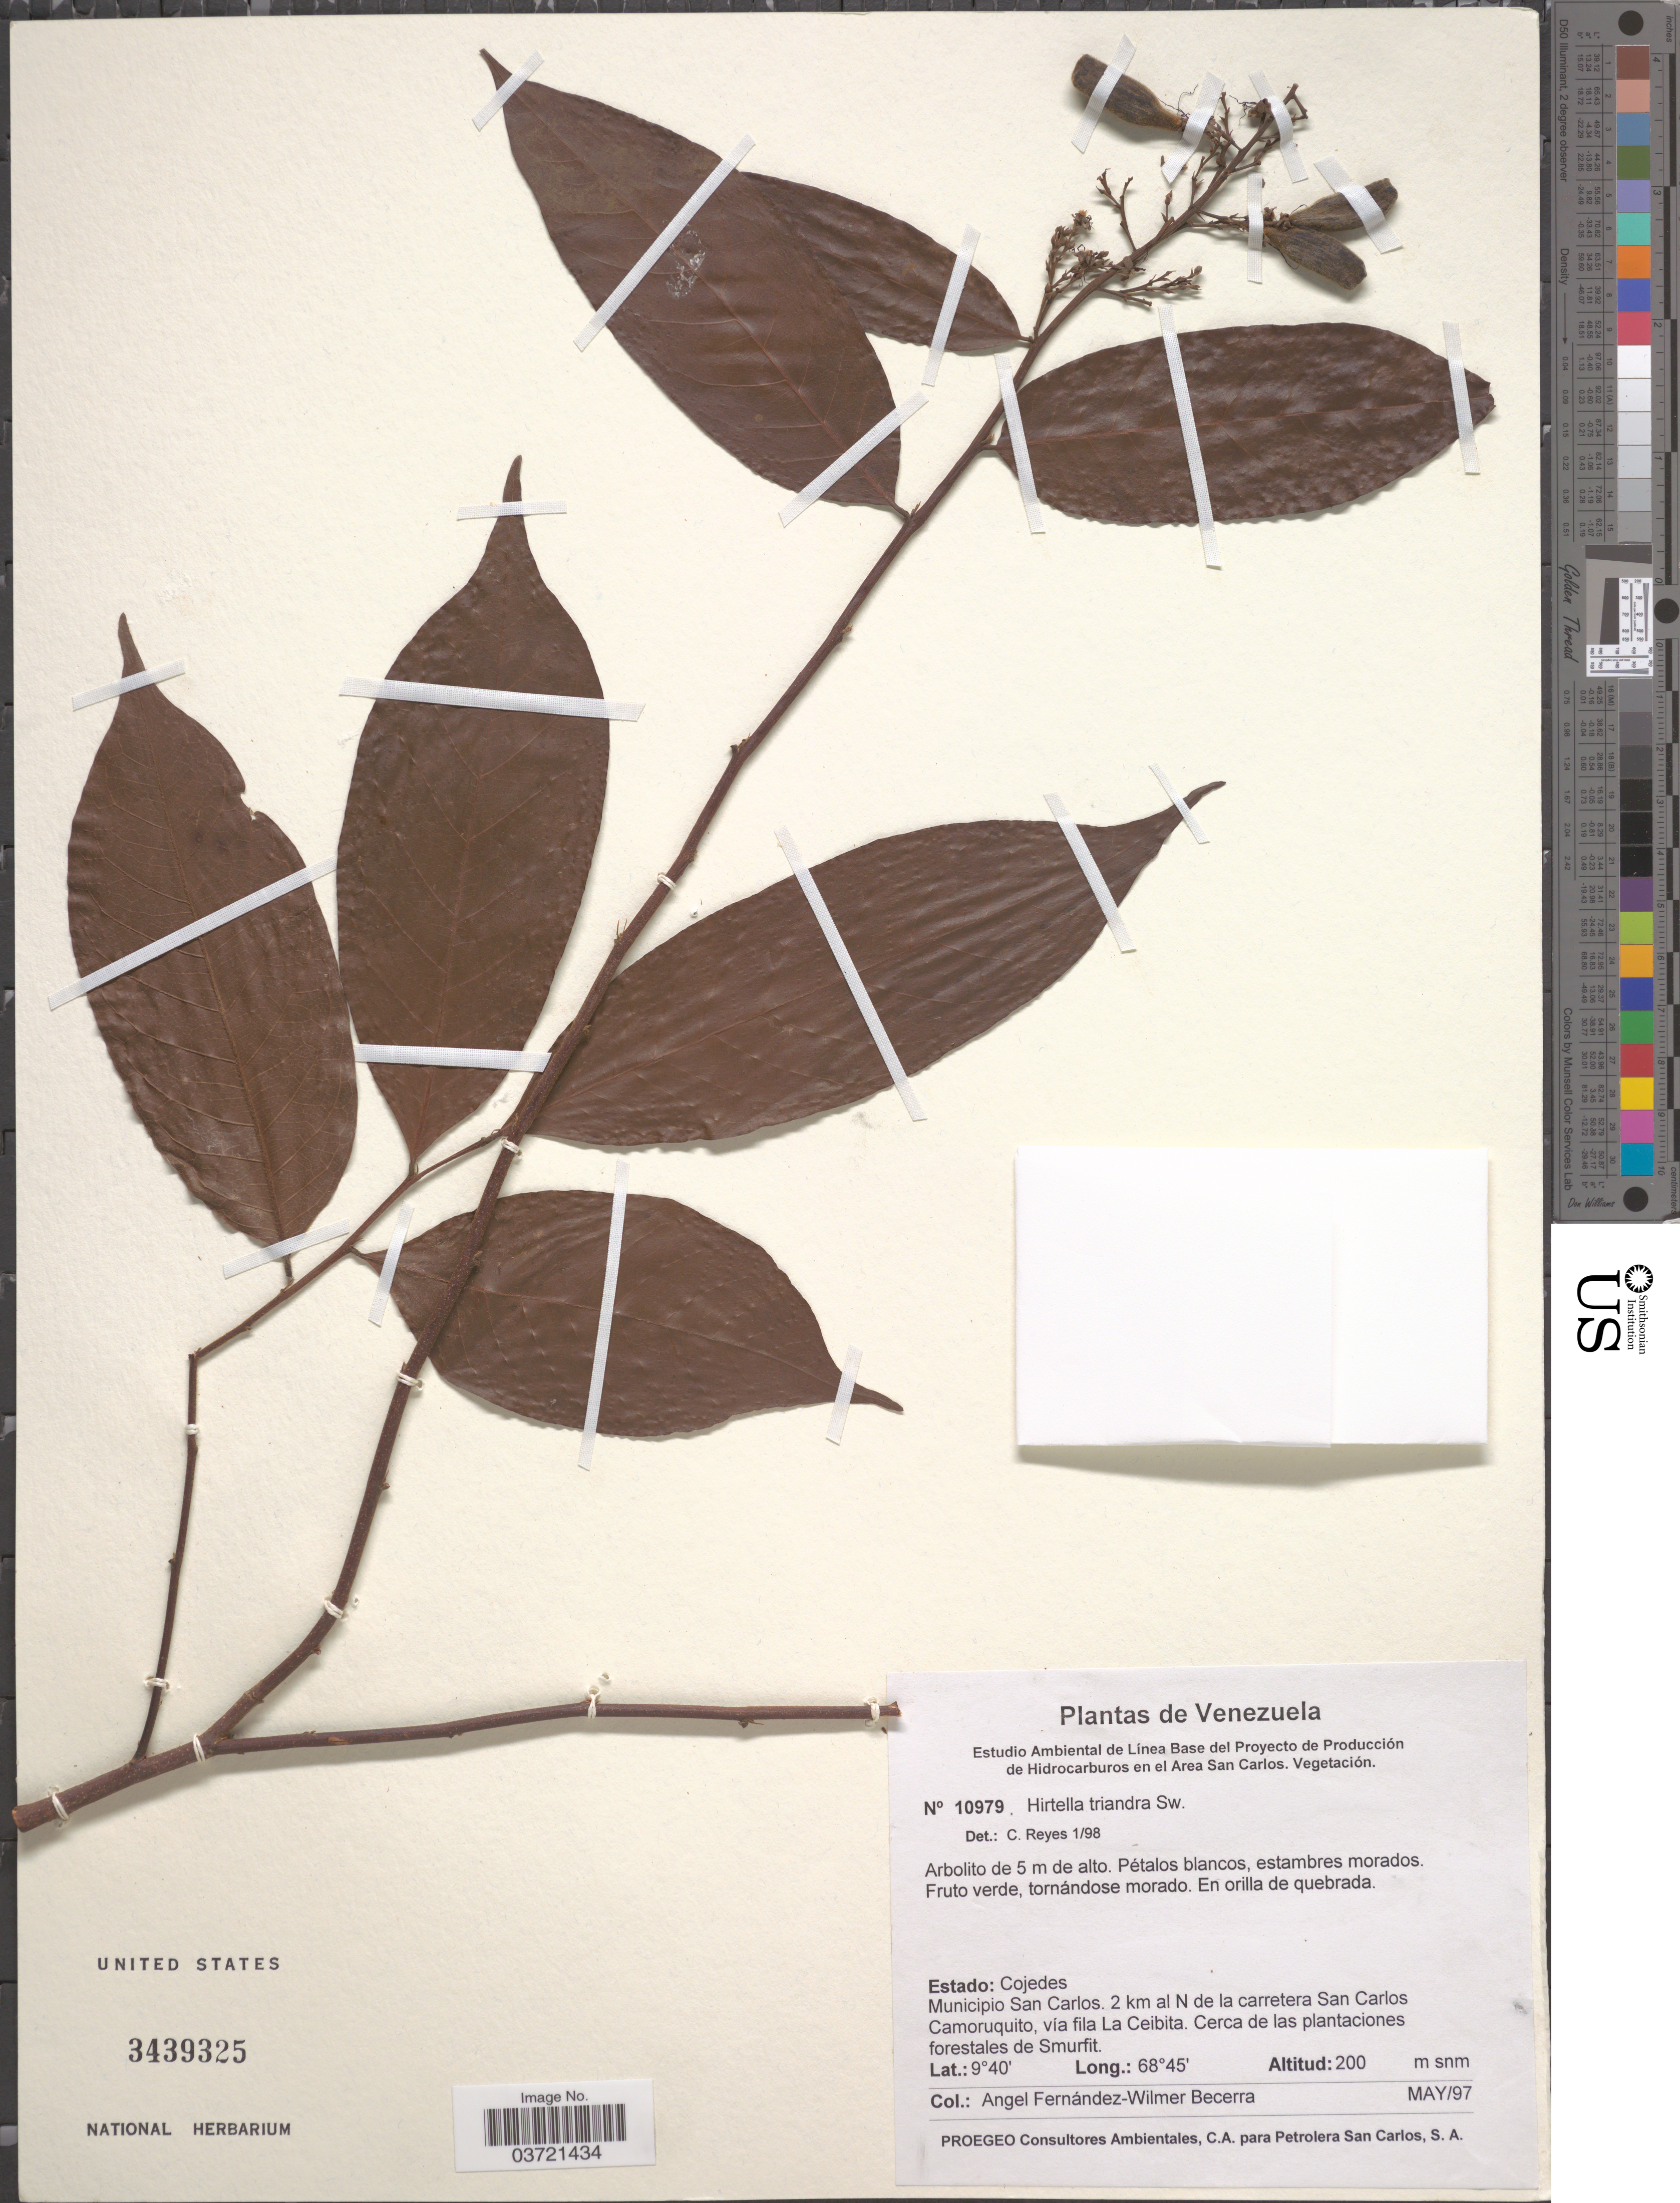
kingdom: Plantae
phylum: Tracheophyta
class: Magnoliopsida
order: Malpighiales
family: Chrysobalanaceae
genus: Hirtella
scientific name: Hirtella triandra subsp. triandra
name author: Sw.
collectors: Á. Fernández & W. Becerra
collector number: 10979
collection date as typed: Transcribed d/m/y: /5/97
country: Venezuela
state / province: Cojedes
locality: Municipio San Carlos. 2 km al N de la carretera San Carlos Camoruquito, vía fila La Ceibita.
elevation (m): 200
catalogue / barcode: US 3439325